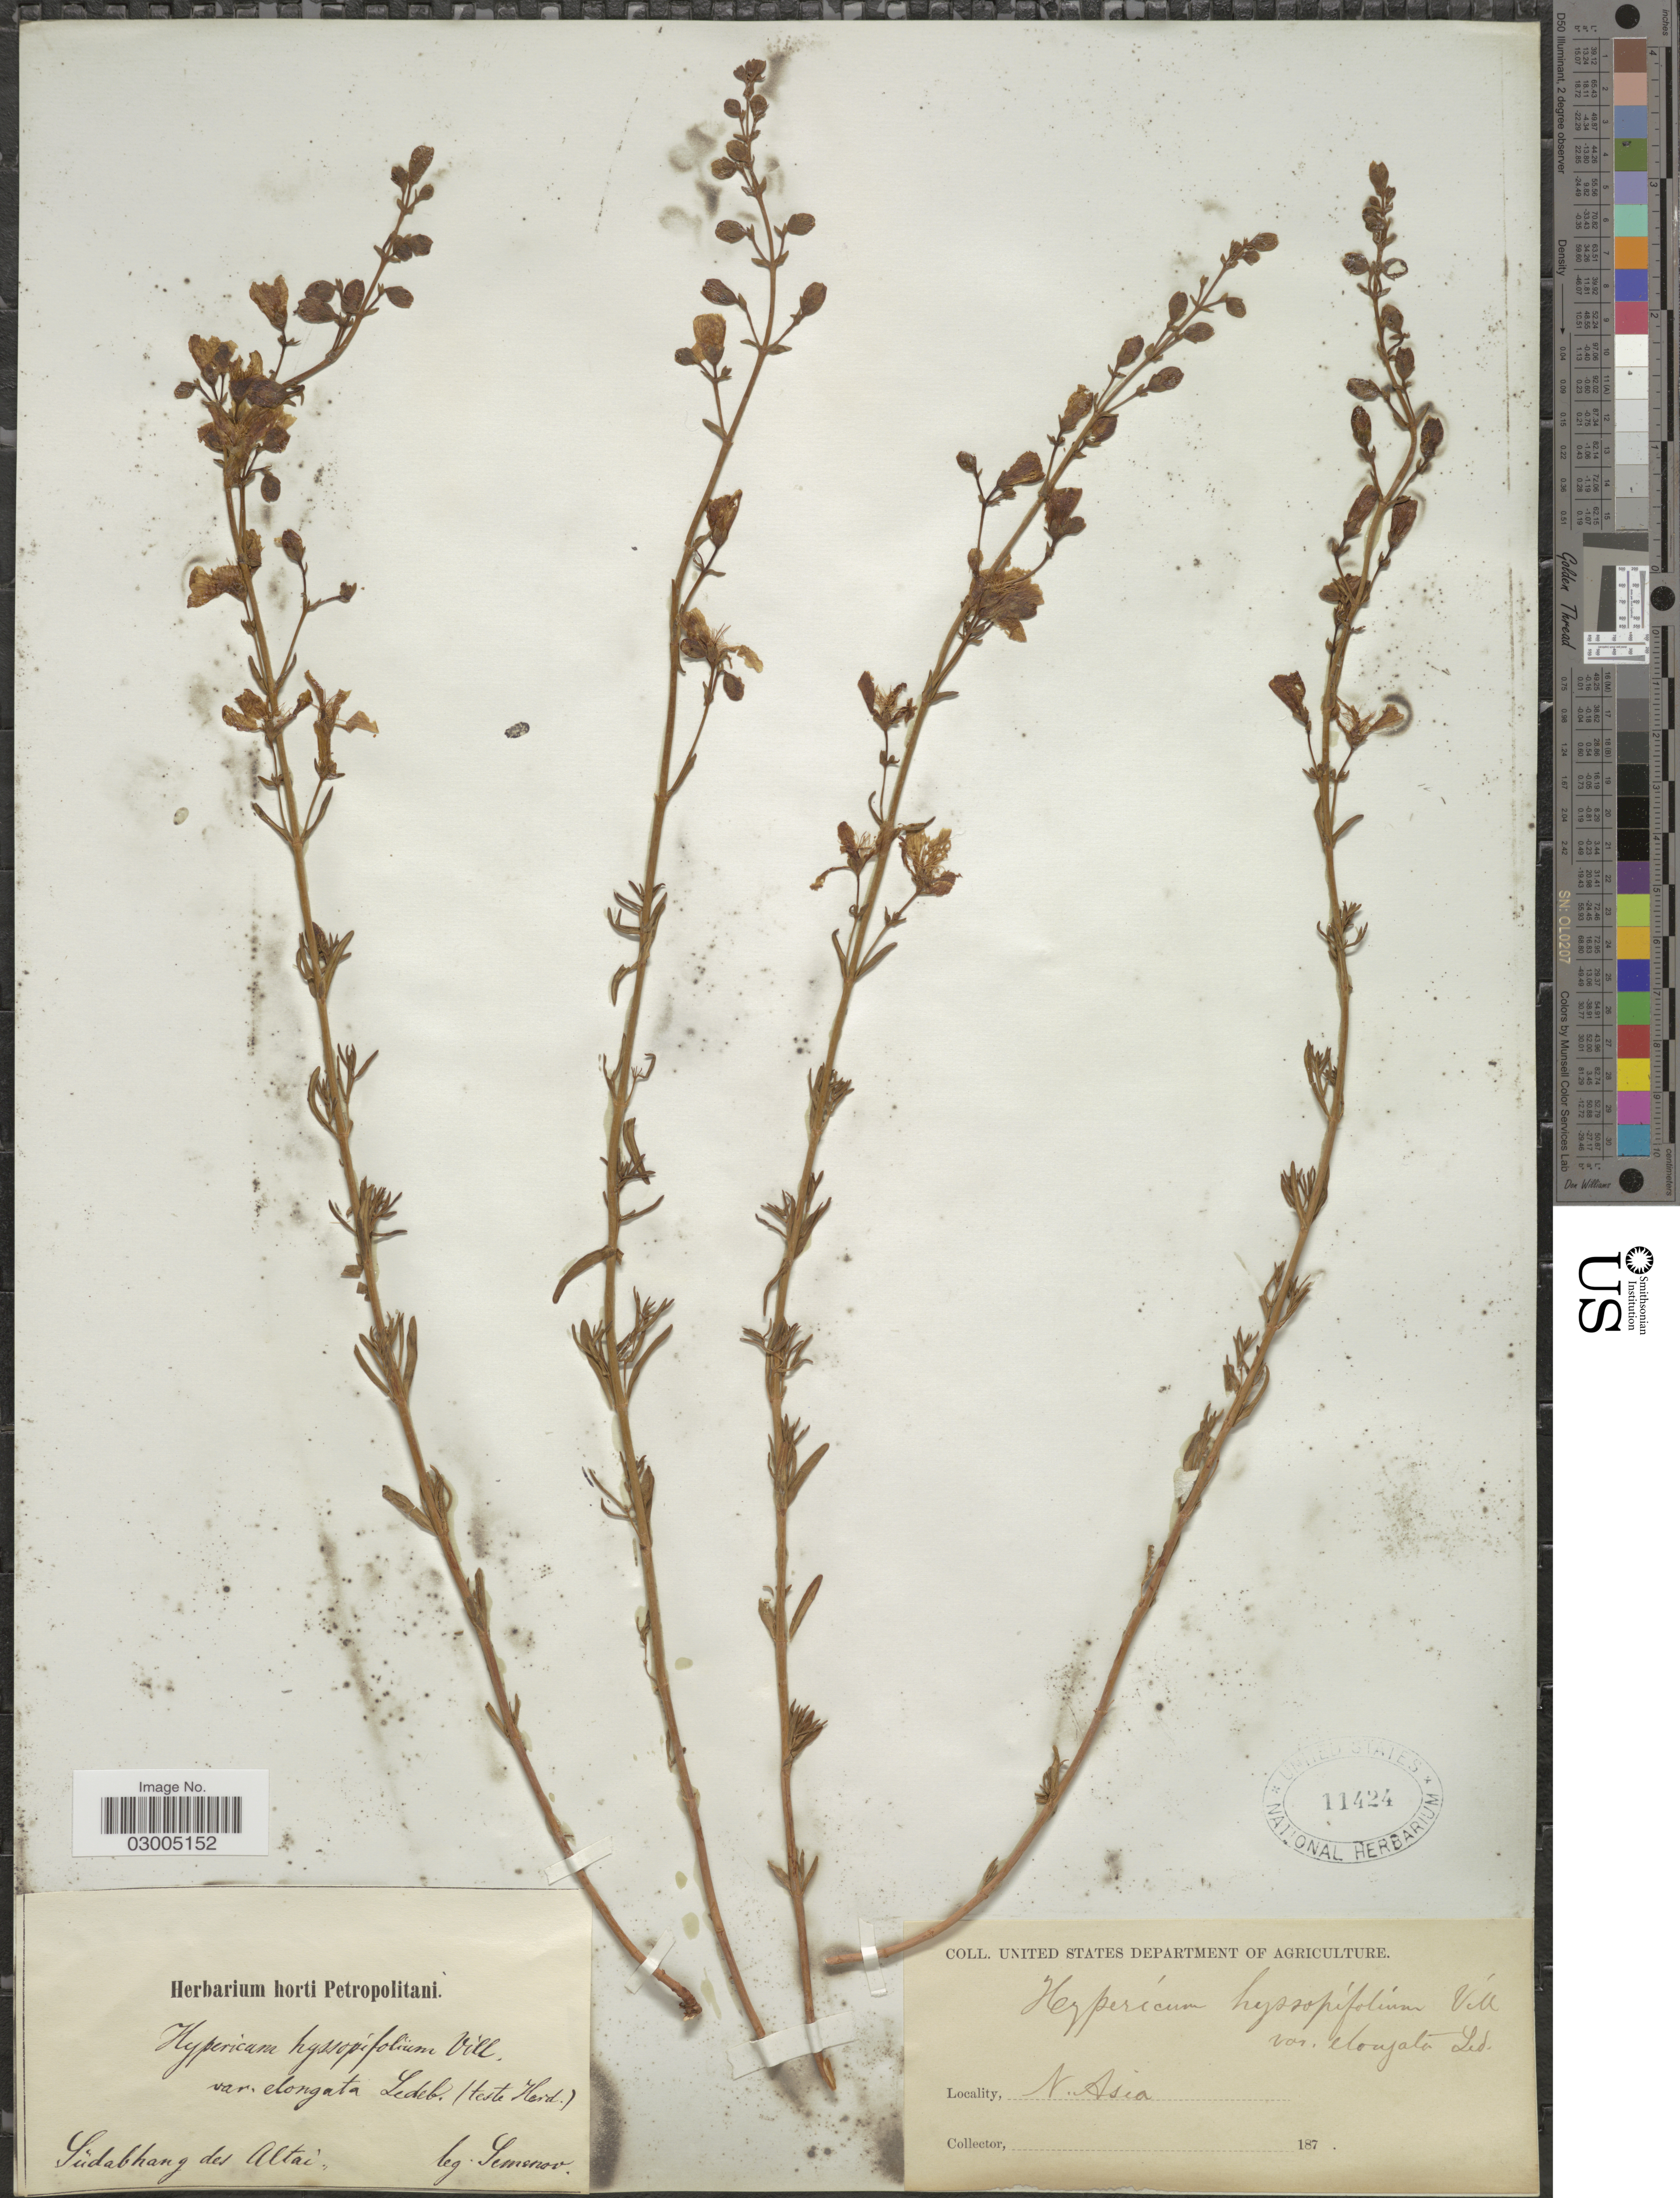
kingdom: Plantae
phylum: Tracheophyta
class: Magnoliopsida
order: Malpighiales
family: Hypericaceae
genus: Hypericum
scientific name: Hypericum hyssopifolium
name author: Chaix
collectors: -- Semenov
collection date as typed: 187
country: Russian Federation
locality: Südabhang des Altai. N. Asia.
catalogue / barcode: US 11424